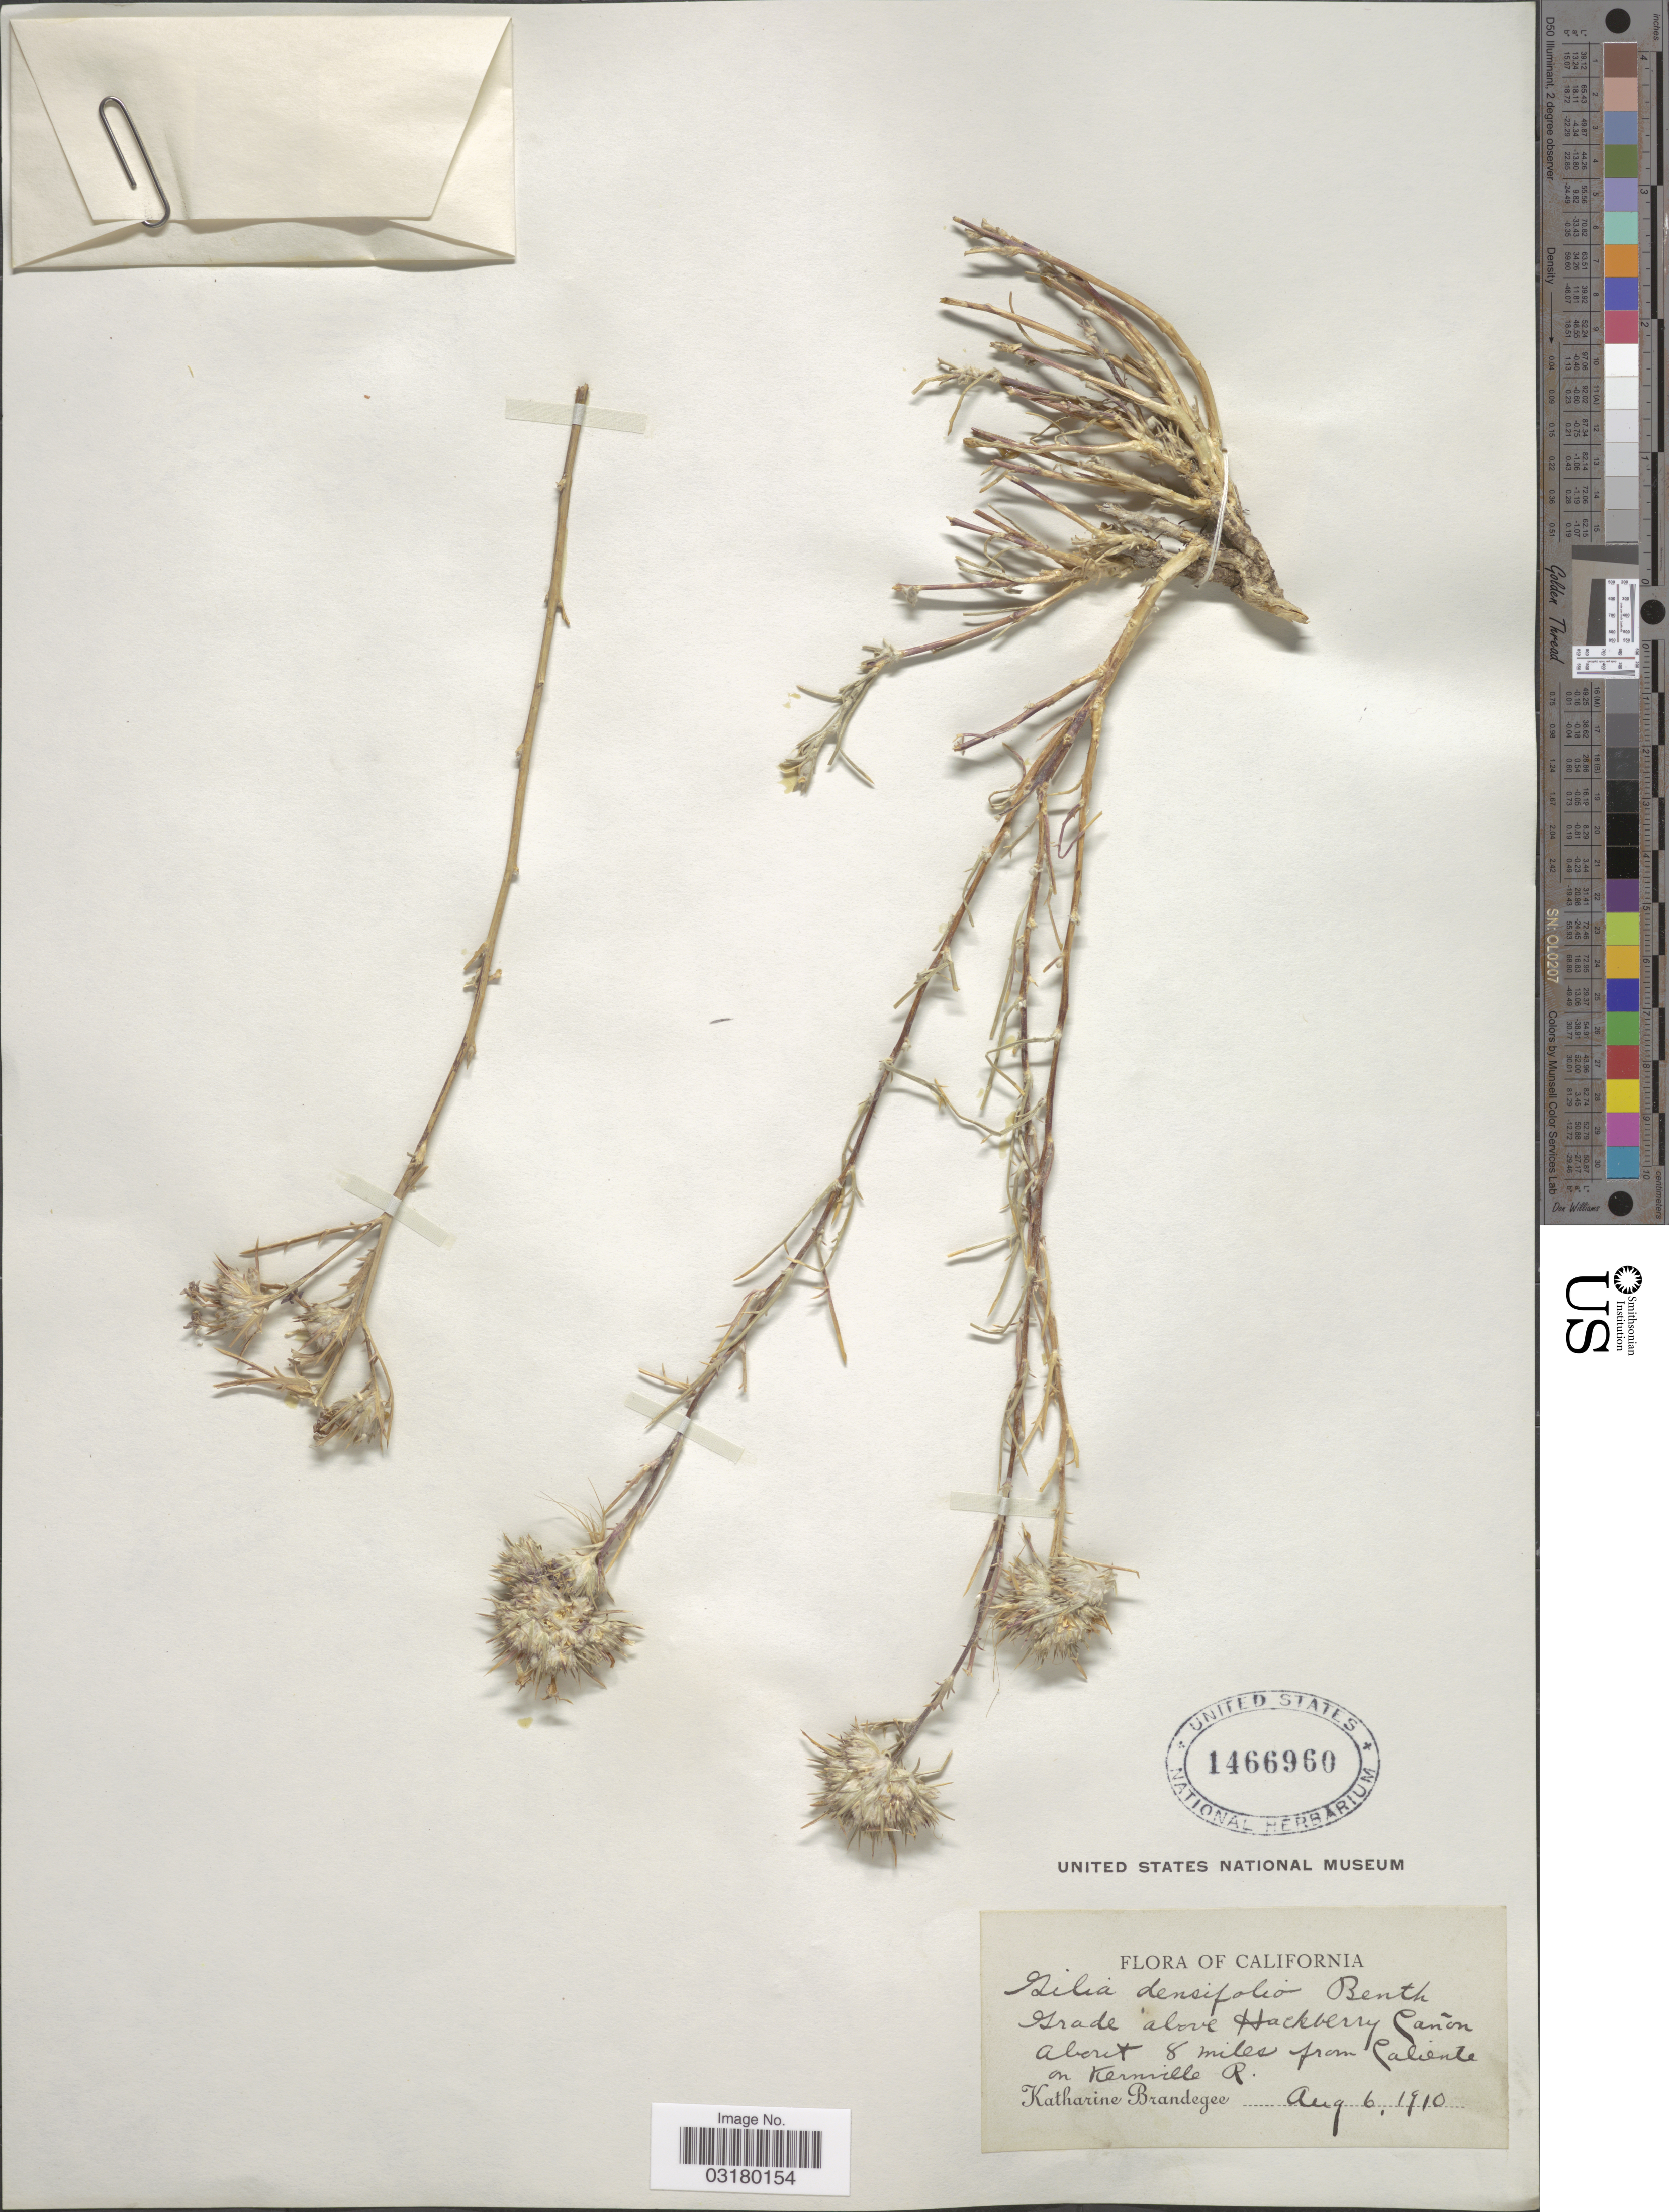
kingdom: Plantae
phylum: Tracheophyta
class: Magnoliopsida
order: Ericales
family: Polemoniaceae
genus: Eriastrum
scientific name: Eriastrum densifolium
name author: (Benth.) H. Mason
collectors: M. K. Brandegee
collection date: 1910-08-06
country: United States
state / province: California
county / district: Kern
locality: Trade above Hackberry Cañon. About 8 miles from Caliente on Kernville R.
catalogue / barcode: US 1466960